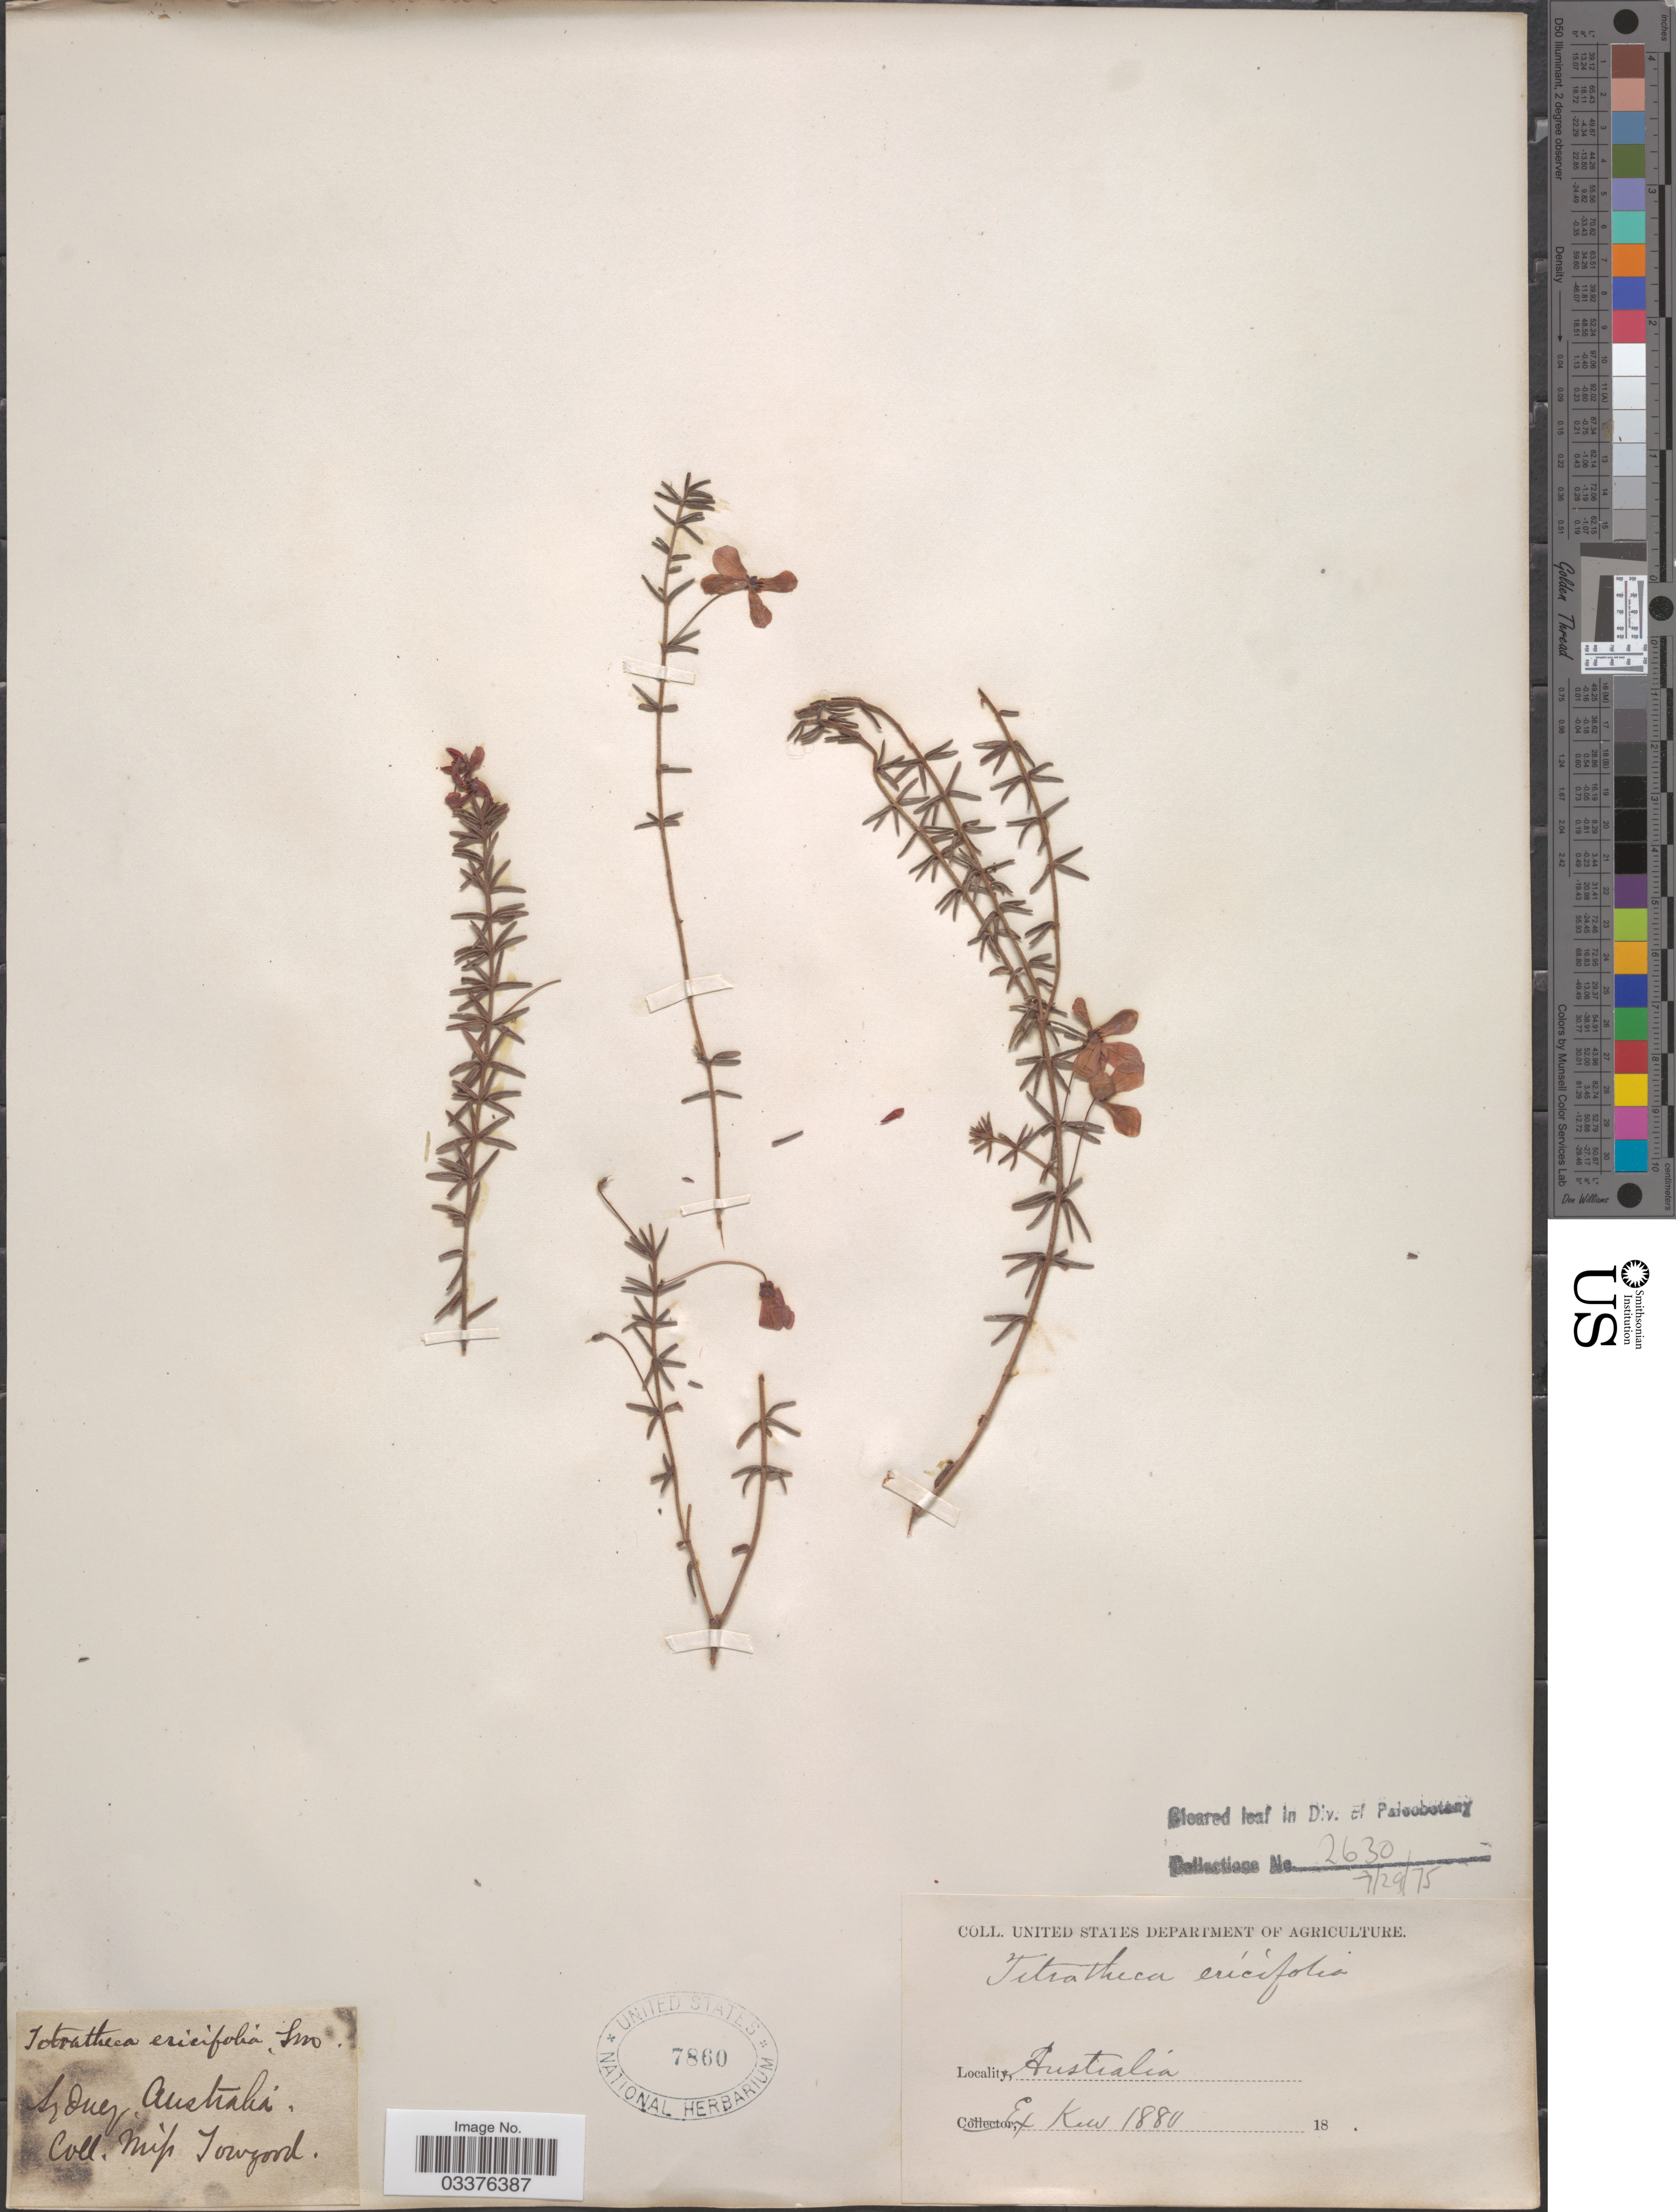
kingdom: Plantae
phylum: Tracheophyta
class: Magnoliopsida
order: Oxalidales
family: Elaeocarpaceae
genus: Tetratheca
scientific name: Tetratheca ericifolia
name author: F. Muell.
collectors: Miss Towgood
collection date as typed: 18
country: Australia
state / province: Queensland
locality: Sydney. Australia.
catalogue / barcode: US 7860